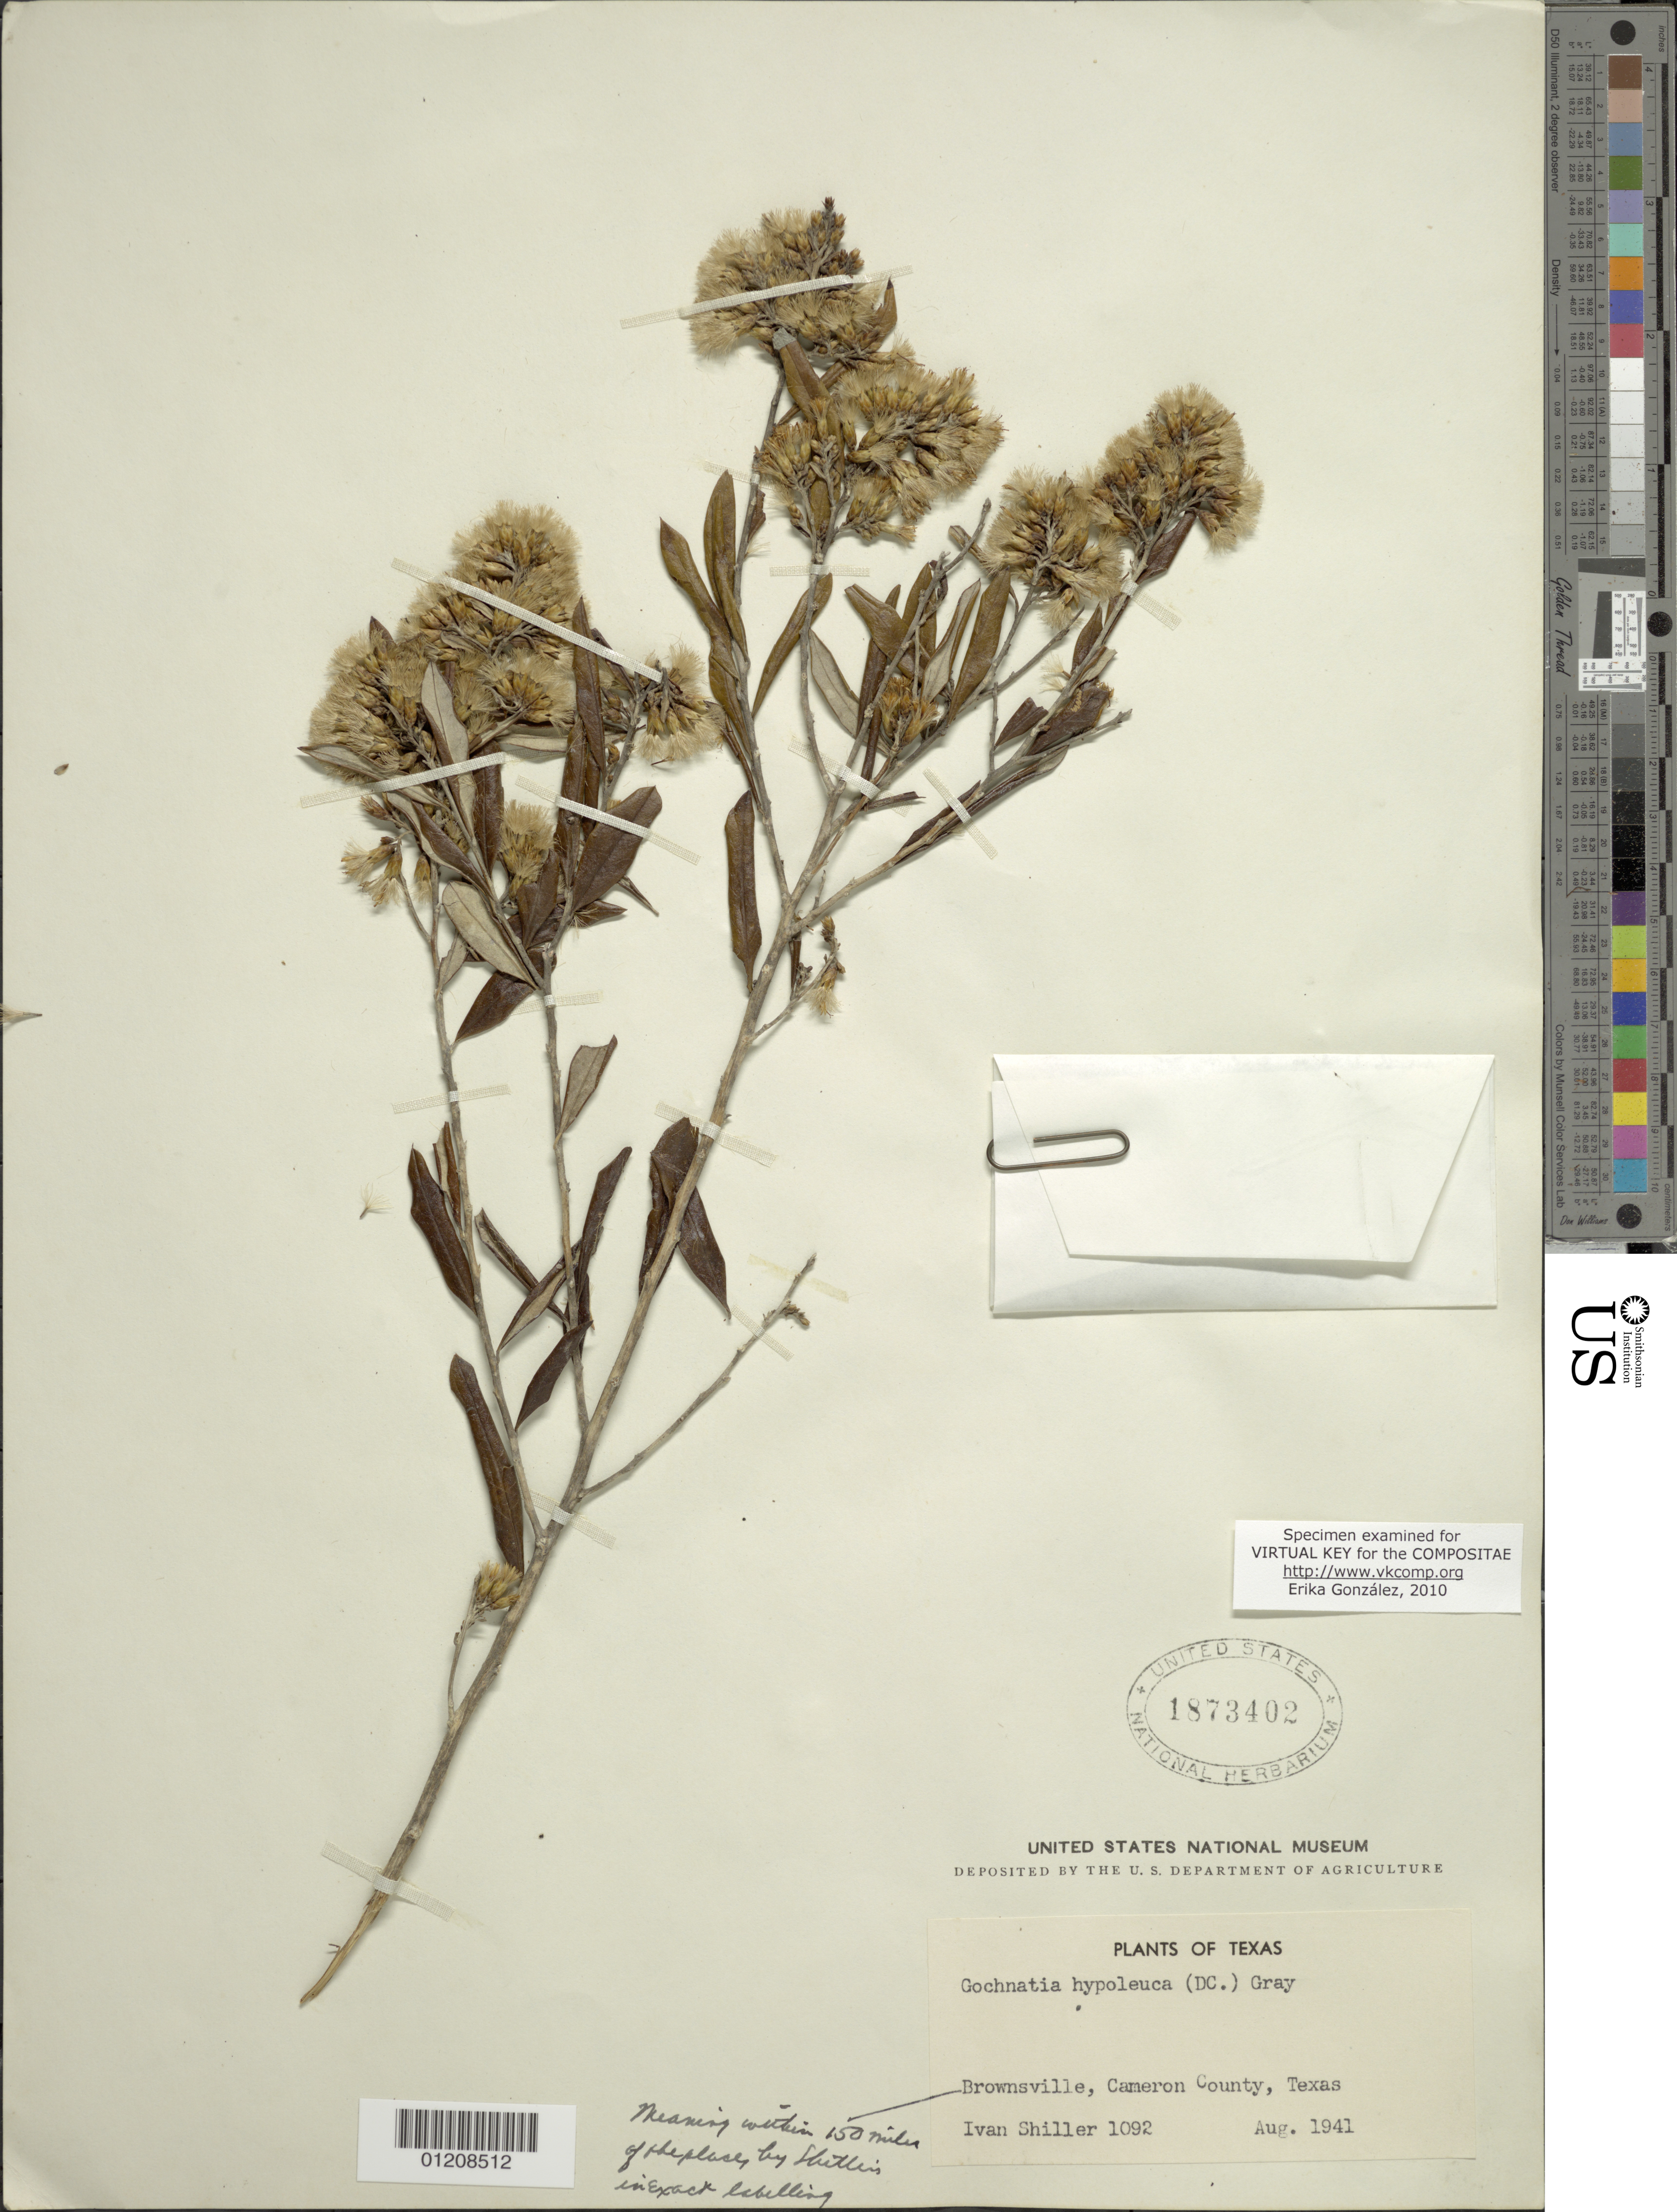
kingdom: Plantae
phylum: Tracheophyta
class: Magnoliopsida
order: Asterales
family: Asteraceae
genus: Nahuatlea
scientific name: Nahuatlea hypoleuca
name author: (DC.) V.A. Funk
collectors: I. Shiller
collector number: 1092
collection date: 1941-08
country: United States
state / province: Texas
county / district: Cameron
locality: Brownsville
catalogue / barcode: US 1873402